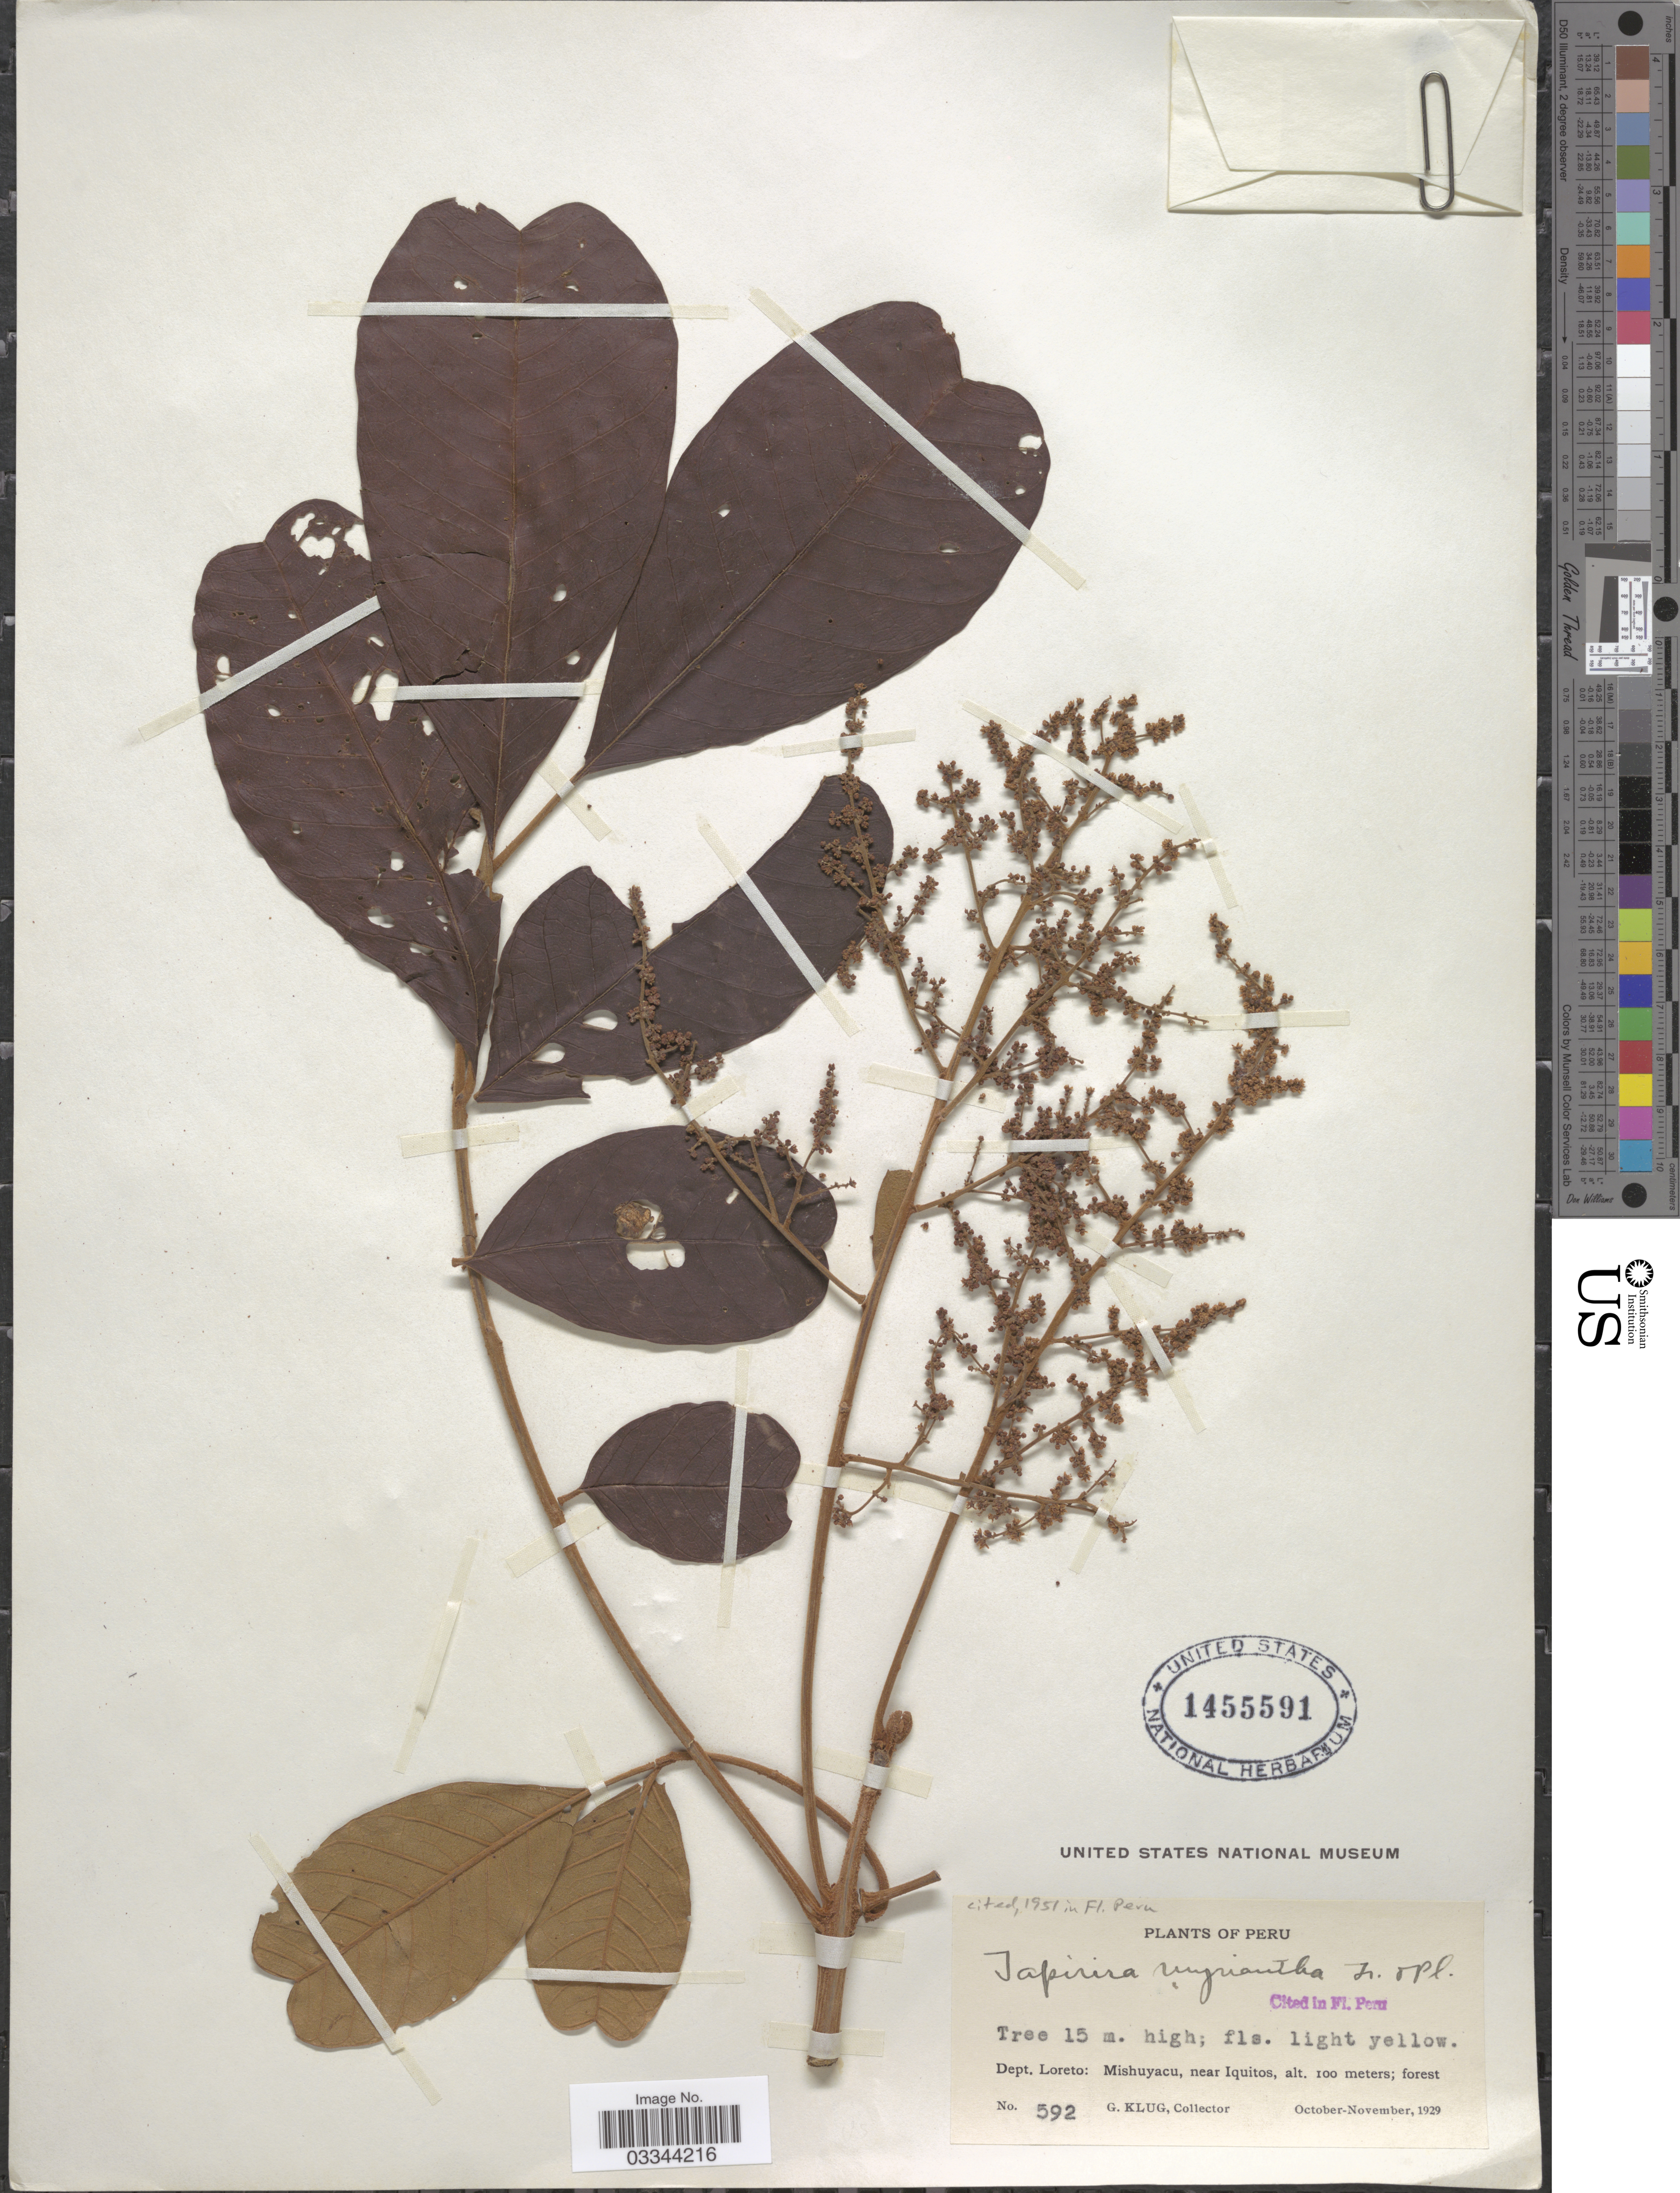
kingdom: Plantae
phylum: Tracheophyta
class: Magnoliopsida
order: Sapindales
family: Anacardiaceae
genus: Tapirira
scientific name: Tapirira retusa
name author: Ducke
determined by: Mitchell, J. D.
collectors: G. Klug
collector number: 592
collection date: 1929-10/1929-11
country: Peru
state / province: Loreto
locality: Dept. Loreto: Mishuyacu, near Iquitos.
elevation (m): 100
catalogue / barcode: US 1455591